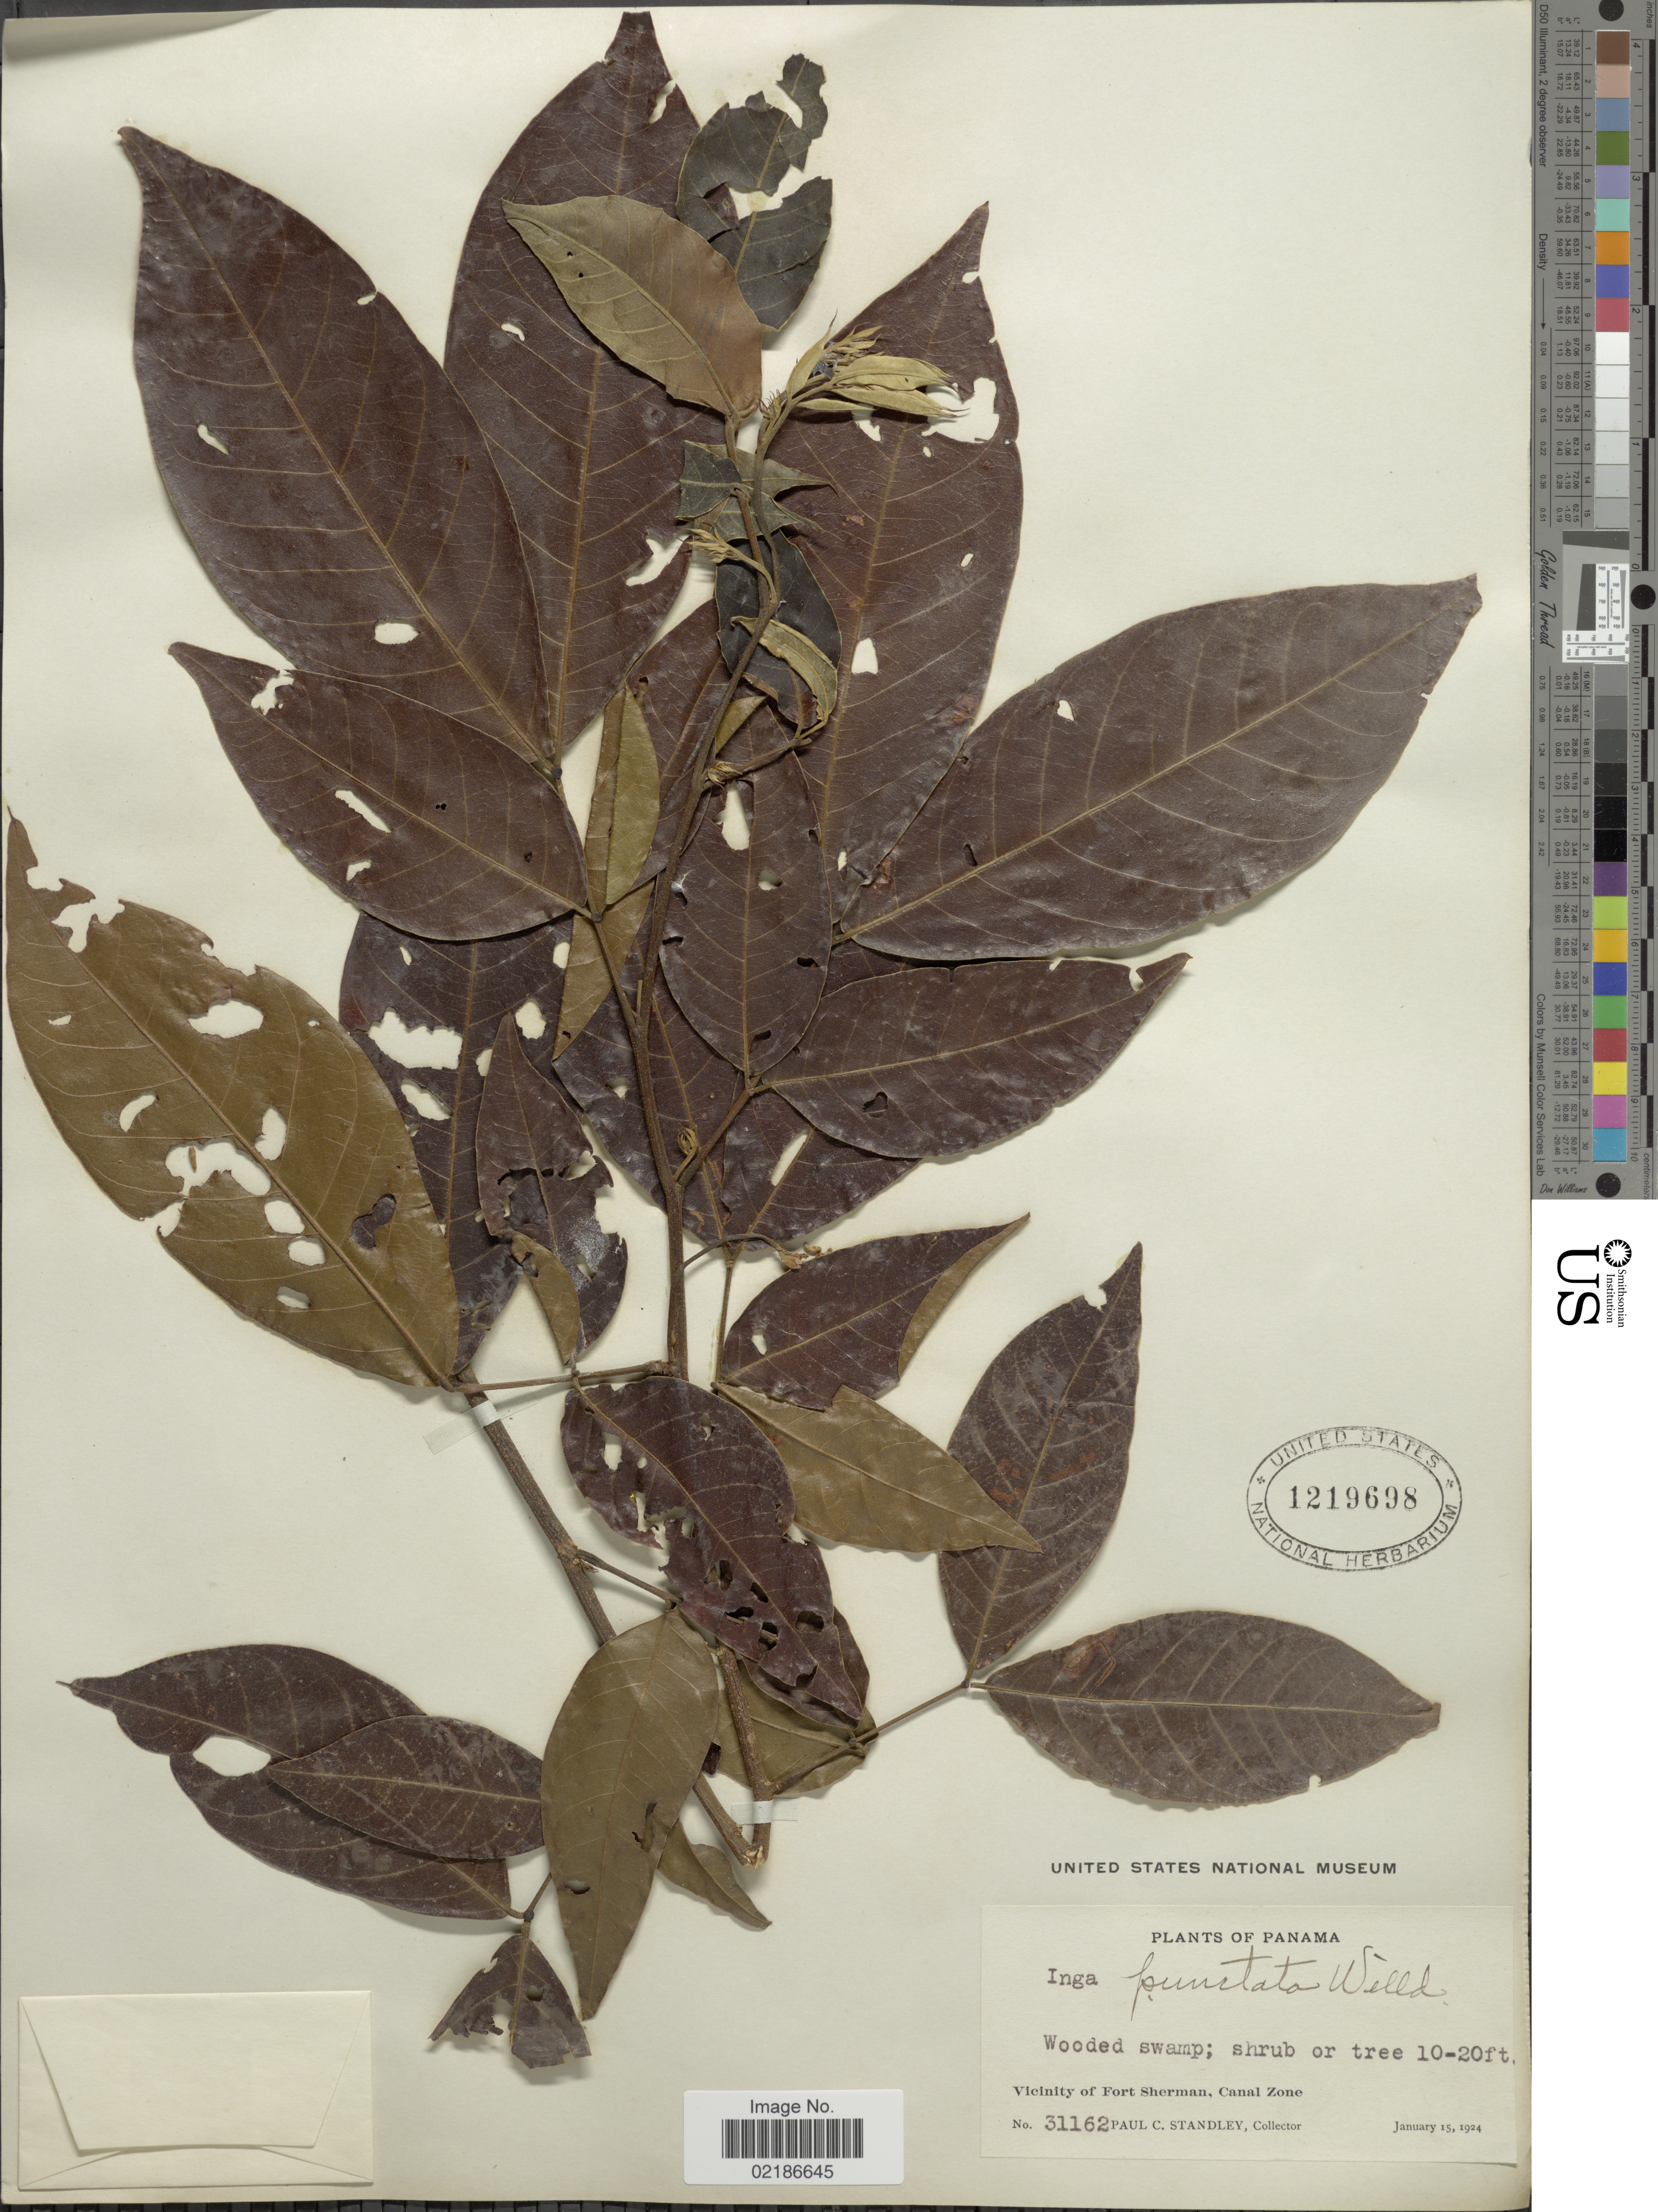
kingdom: Plantae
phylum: Tracheophyta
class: Magnoliopsida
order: Fabales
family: Fabaceae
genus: Inga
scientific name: Inga punctata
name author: Willd.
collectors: P. C. Standley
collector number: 31162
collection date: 1924-01-15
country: Panama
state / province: Colón / Panamá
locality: Vicinity of Fort Sherman, Canal Zone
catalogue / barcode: US 1219698